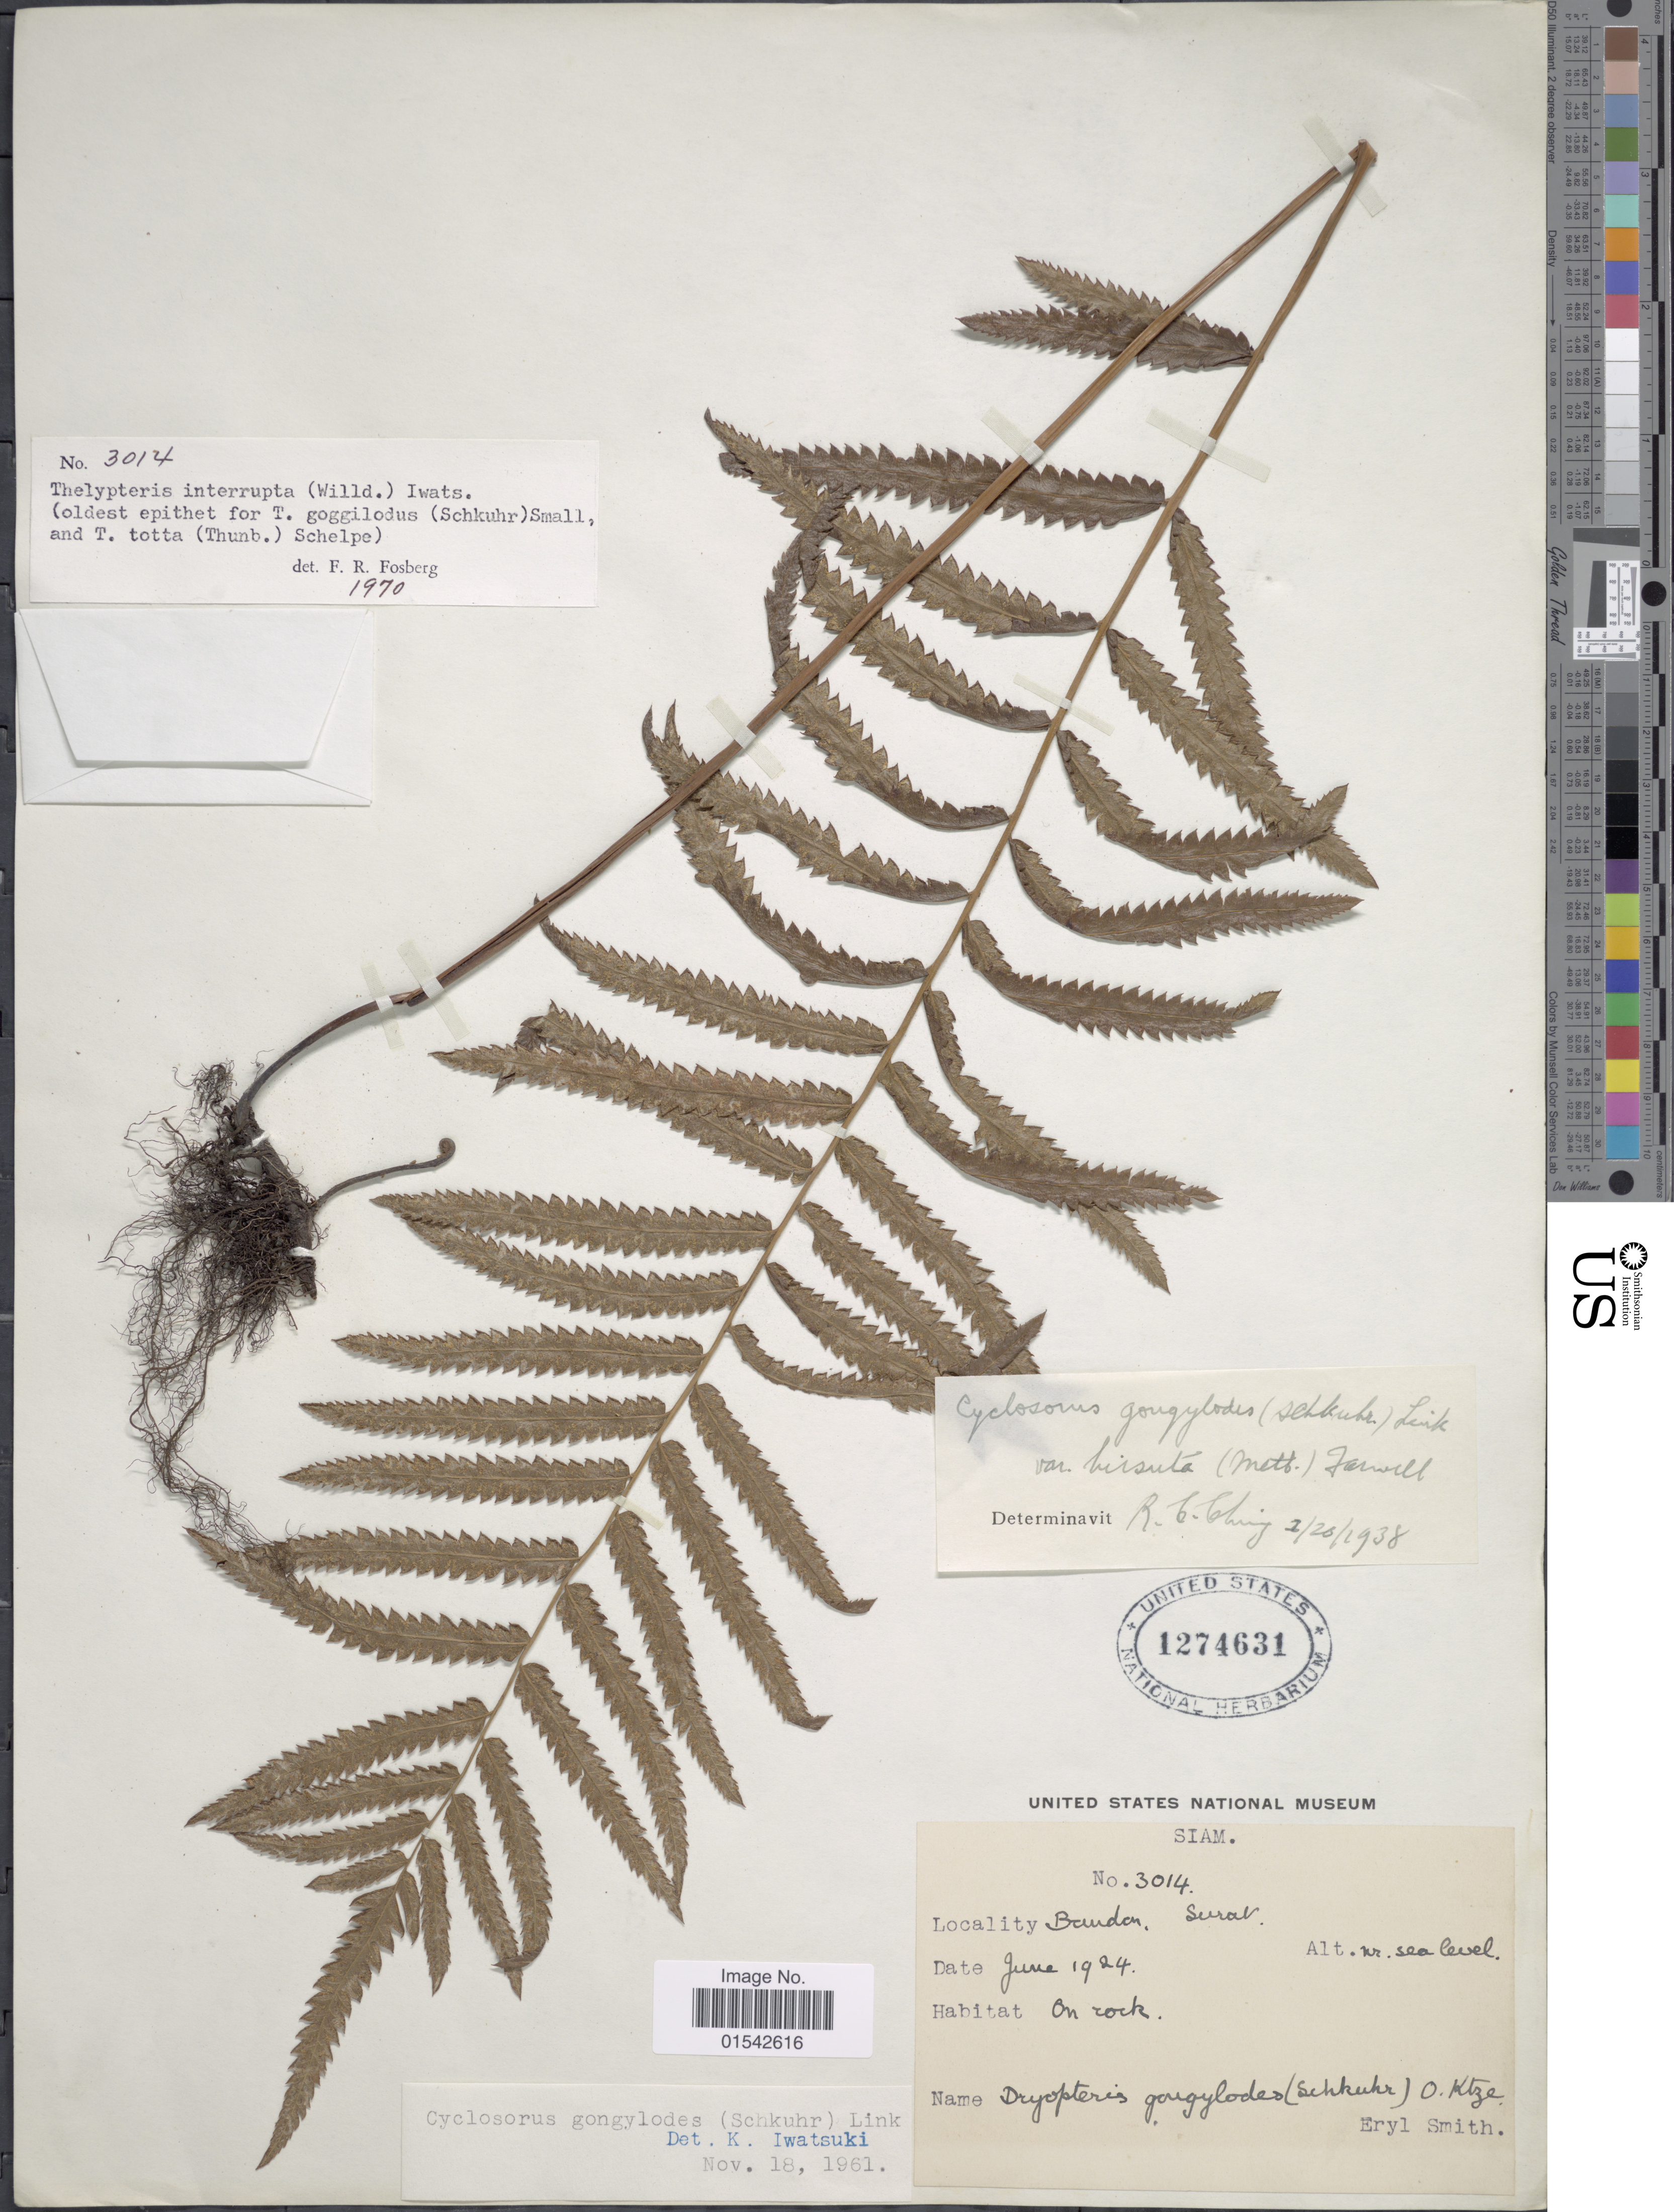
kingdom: Plantae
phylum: Tracheophyta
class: Polypodiopsida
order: Polypodiales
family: Thelypteridaceae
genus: Cyclosorus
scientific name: Cyclosorus interruptus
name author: (Willd.) H. Itô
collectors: C. E. Smith Jr.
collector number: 3014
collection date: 1924-06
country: Thailand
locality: Siam, Bandon, Surat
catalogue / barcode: US 1274631